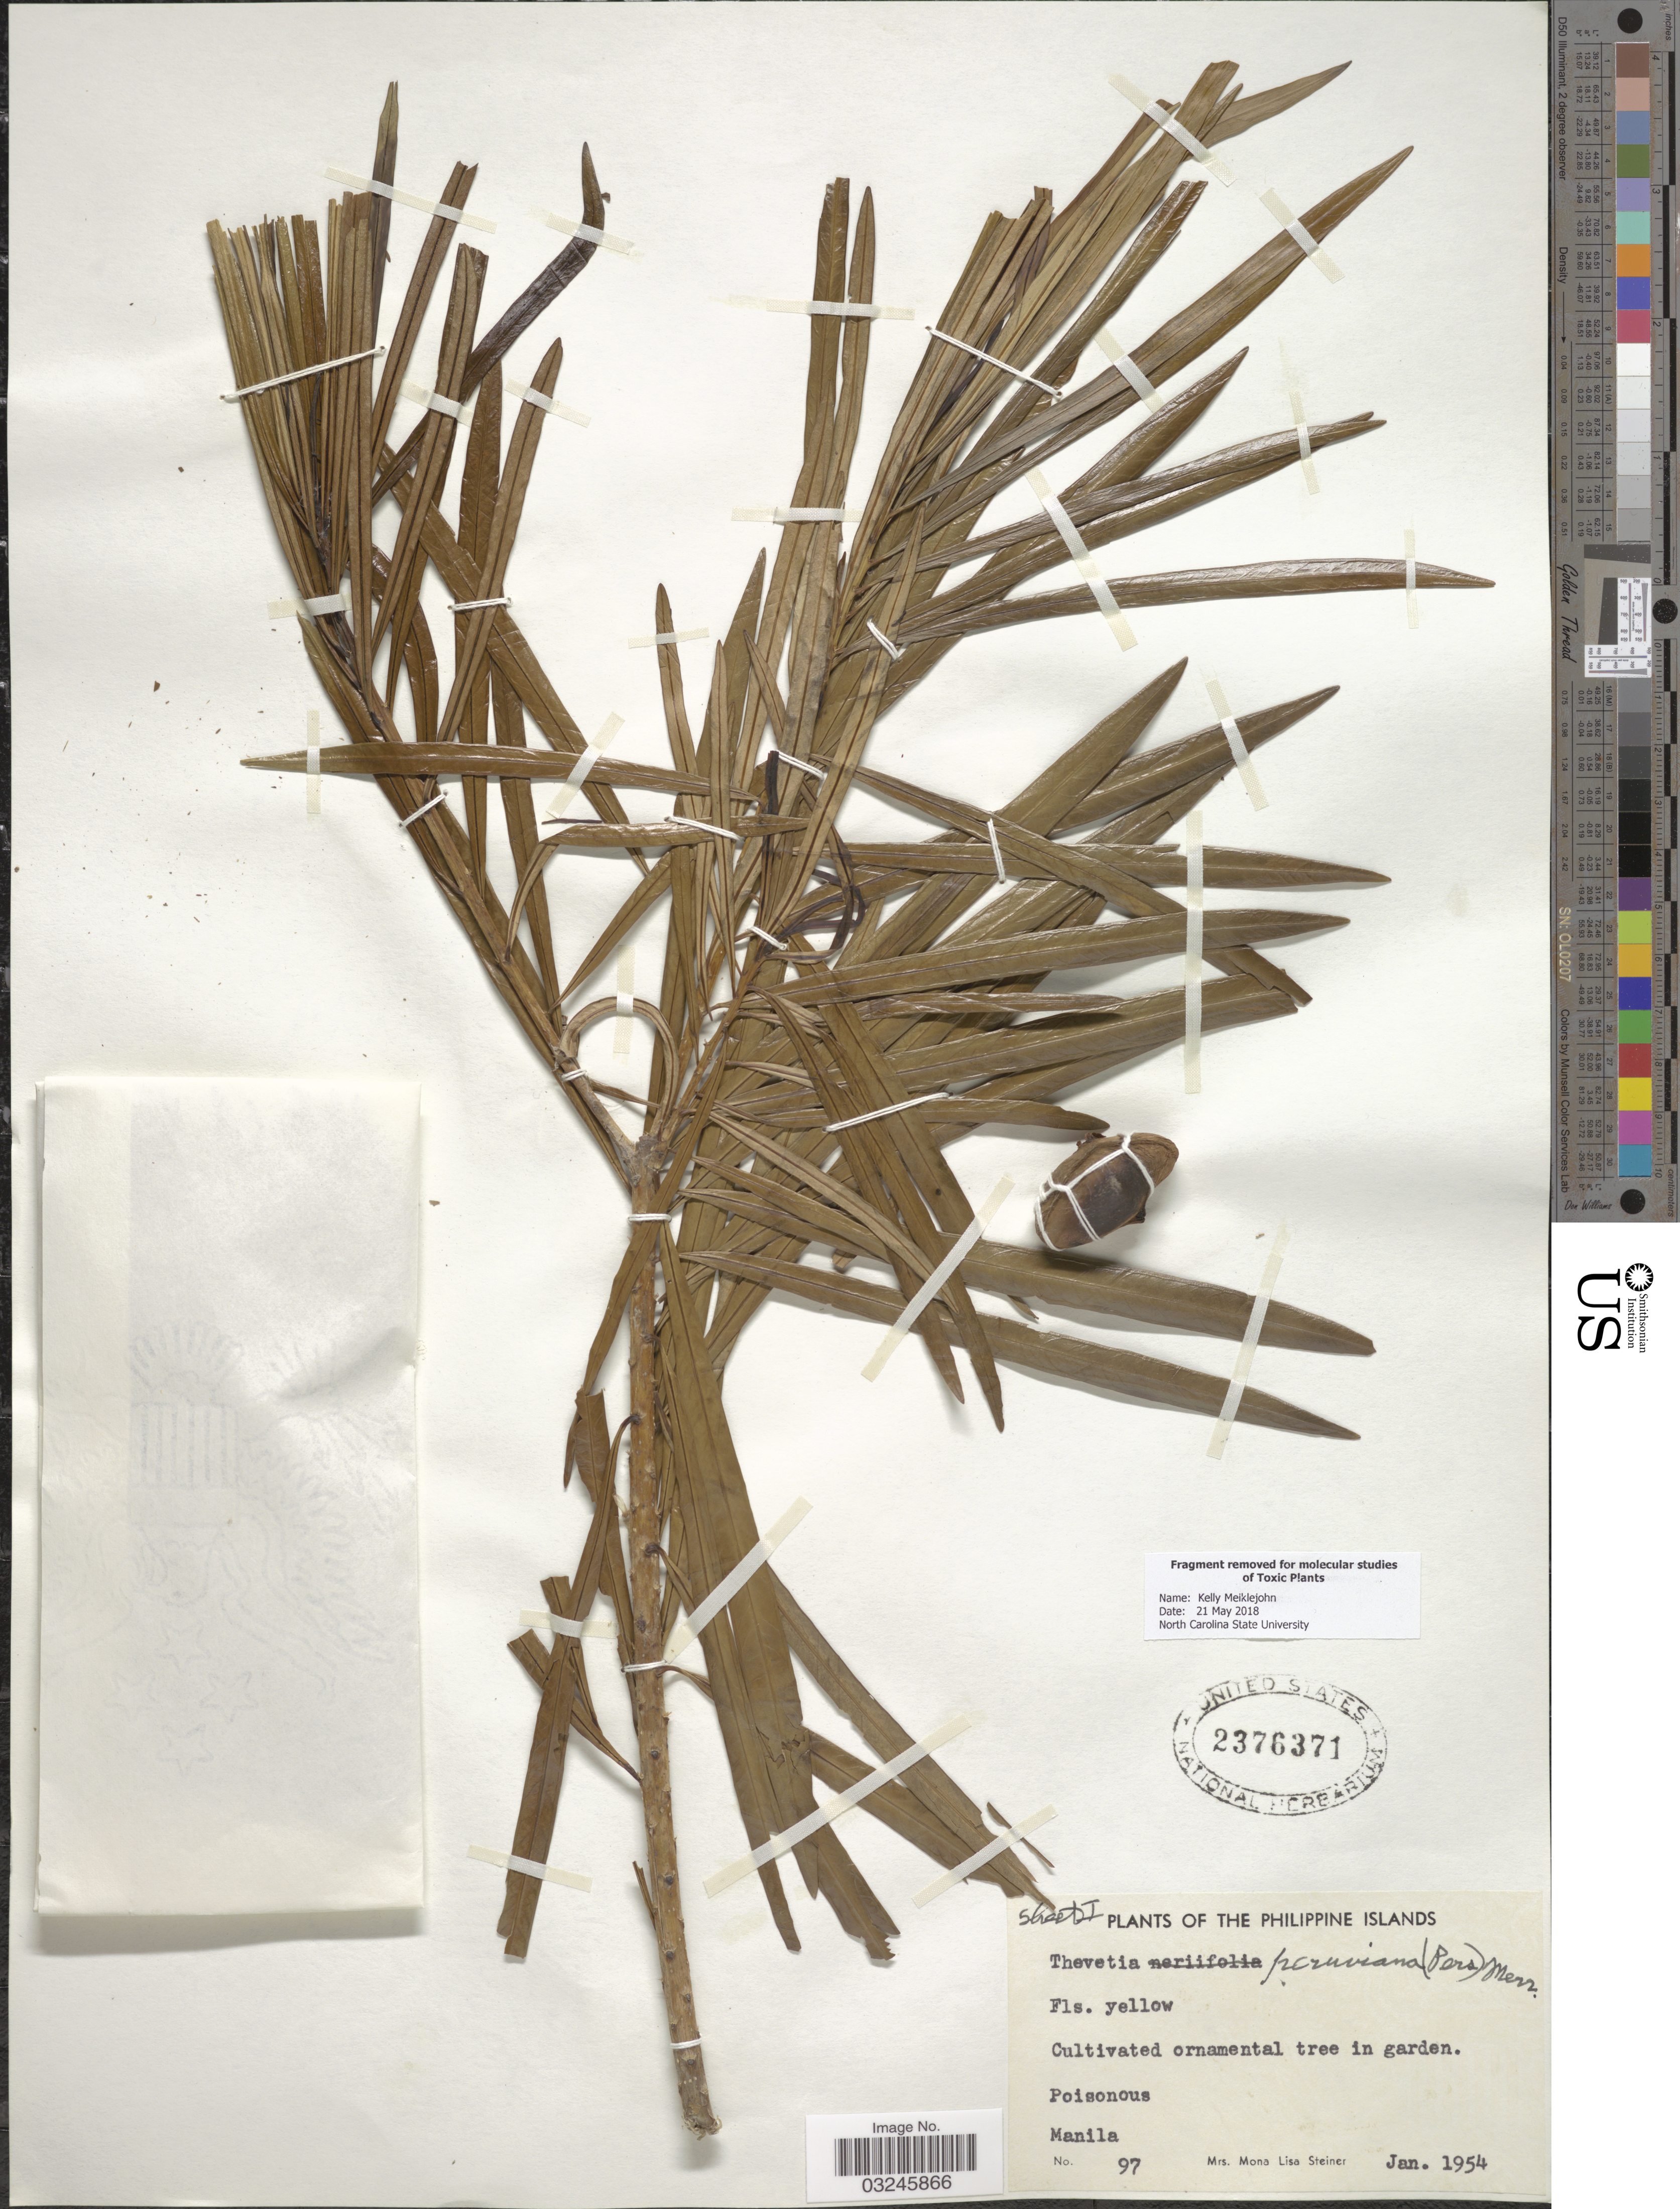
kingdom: Plantae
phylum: Tracheophyta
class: Magnoliopsida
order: Gentianales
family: Apocynaceae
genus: Thevetia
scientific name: Thevetia peruviana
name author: (Pers.) K. Schum.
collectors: M. Steiner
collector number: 97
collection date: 1954-01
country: Philippines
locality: Manila.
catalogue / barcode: US 2376371